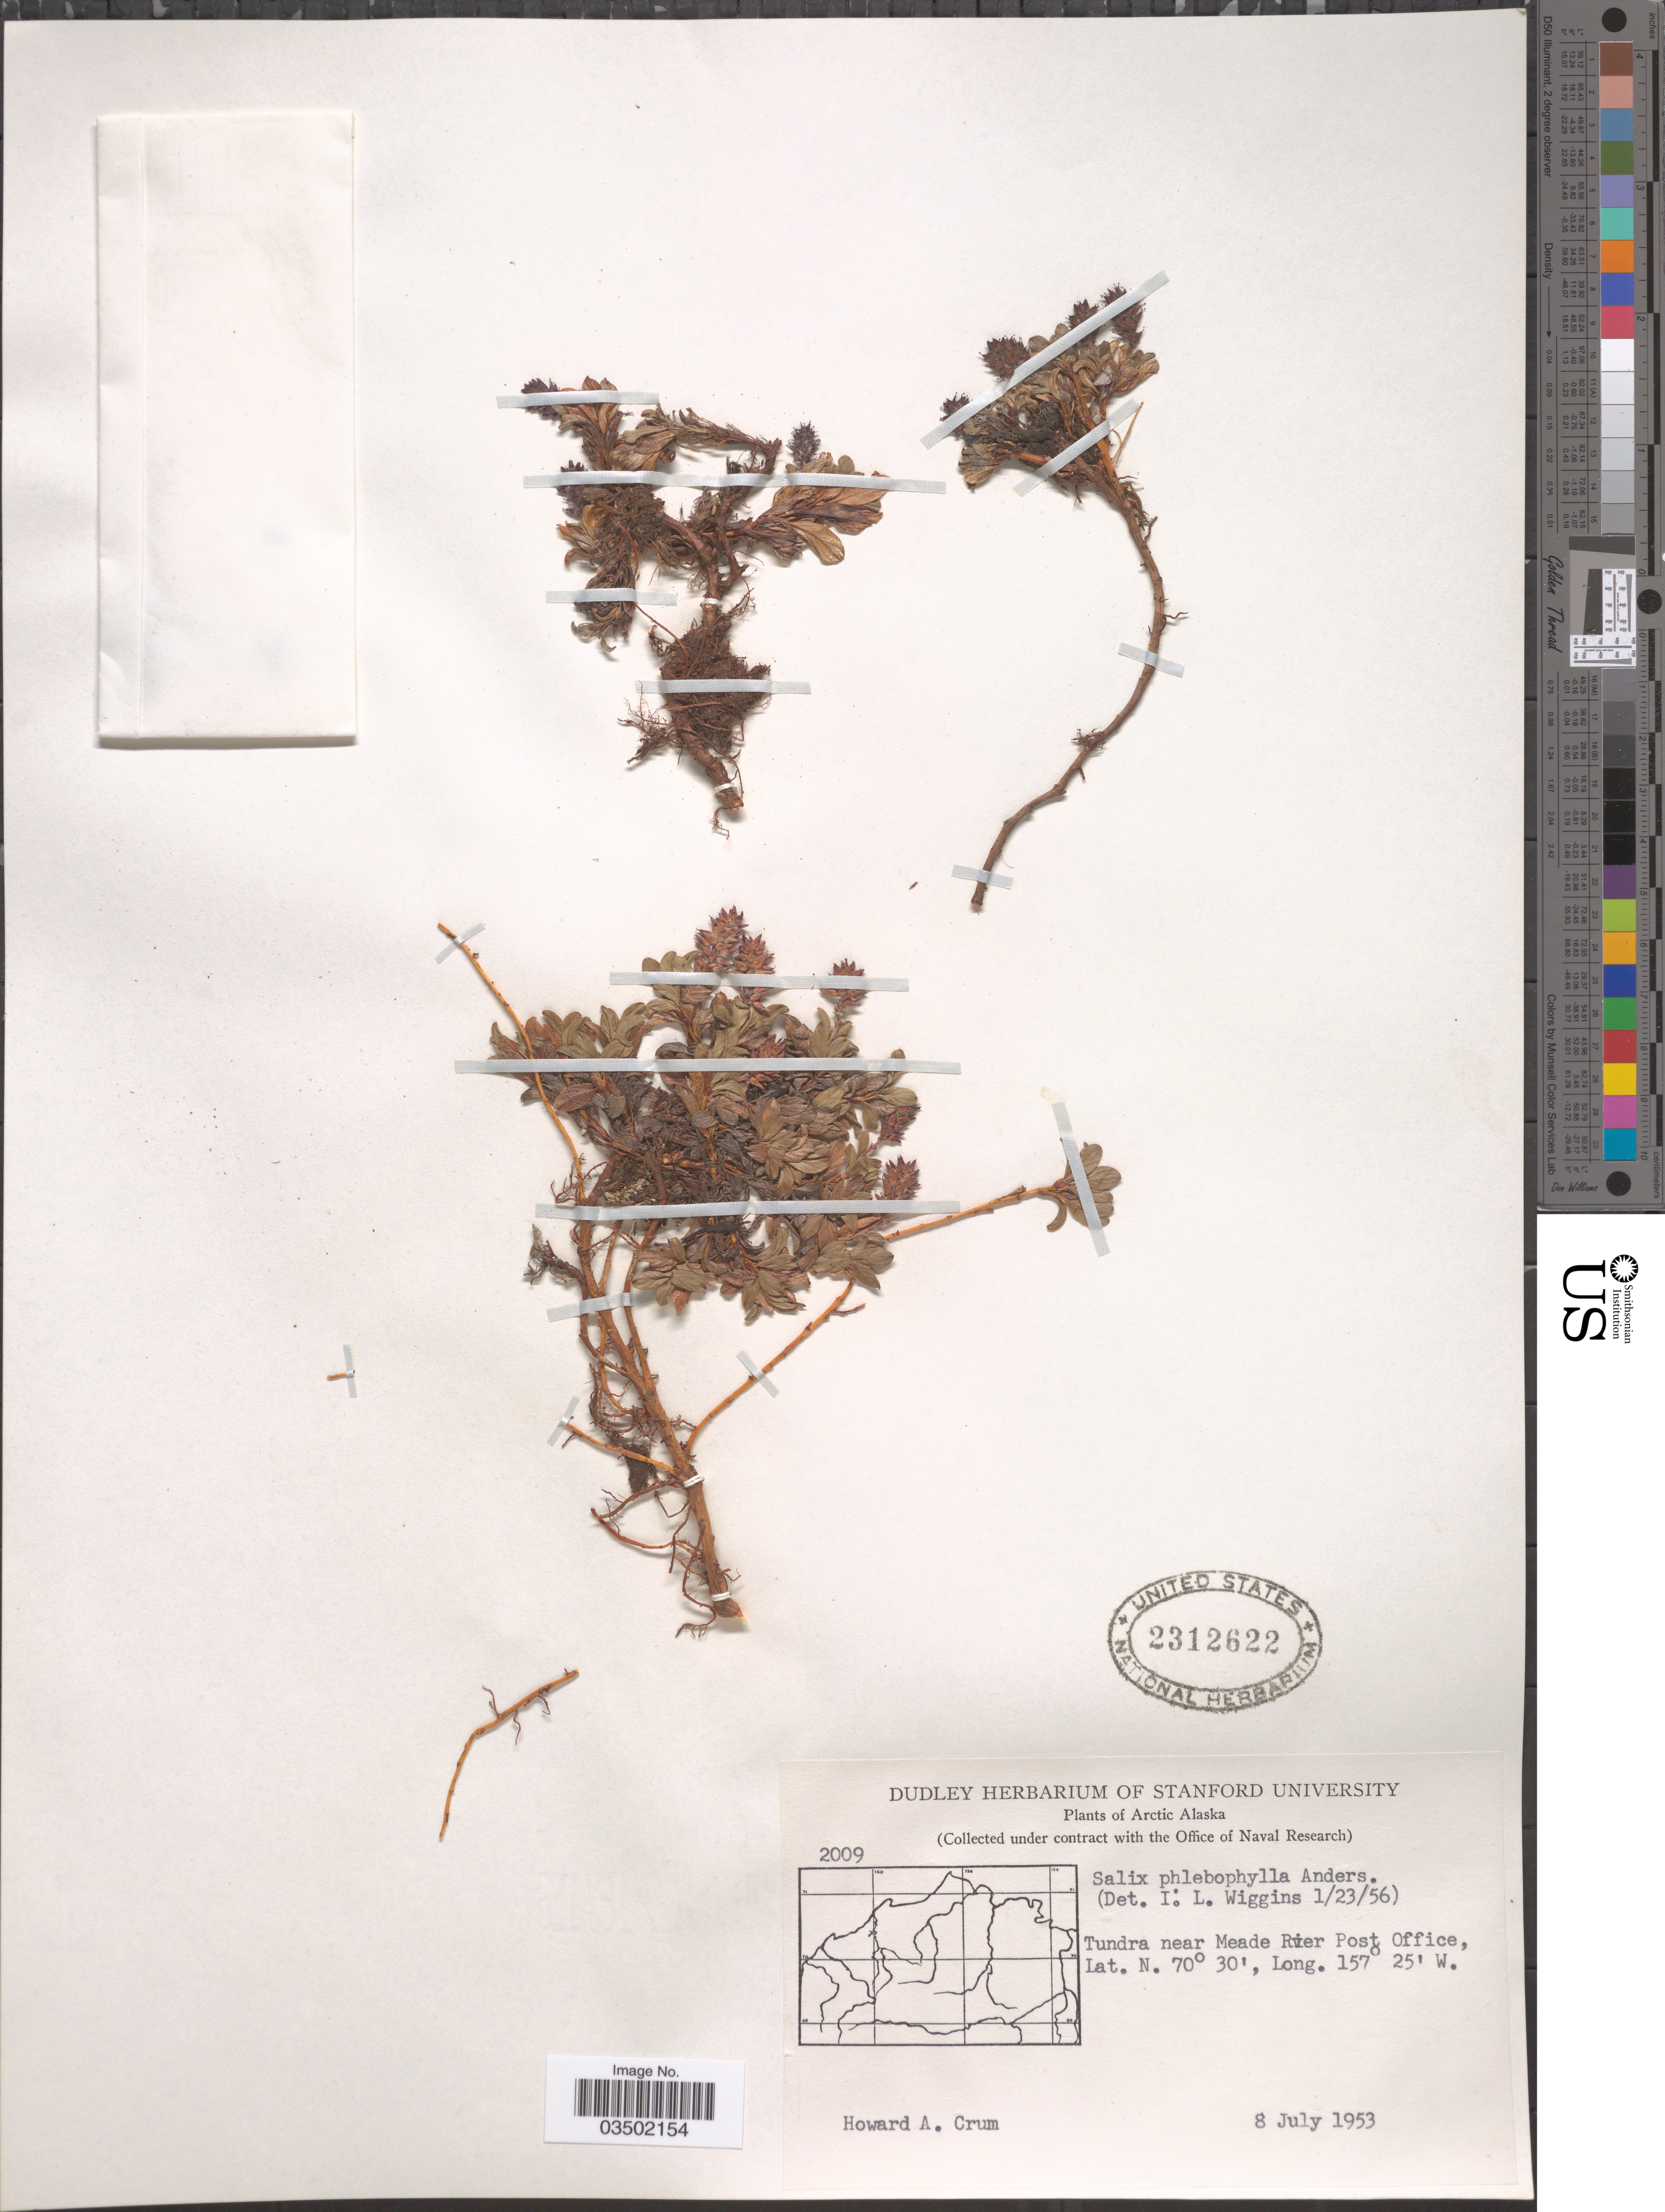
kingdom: Plantae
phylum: Tracheophyta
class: Magnoliopsida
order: Malpighiales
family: Salicaceae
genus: Salix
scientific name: Salix phlebophylla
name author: Andersson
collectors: H. A. Crum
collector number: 2009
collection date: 1953-07-08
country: United States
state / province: Alaska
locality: Arctic Alaska. Tundra near Meade River Post Office.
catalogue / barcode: US 2312622